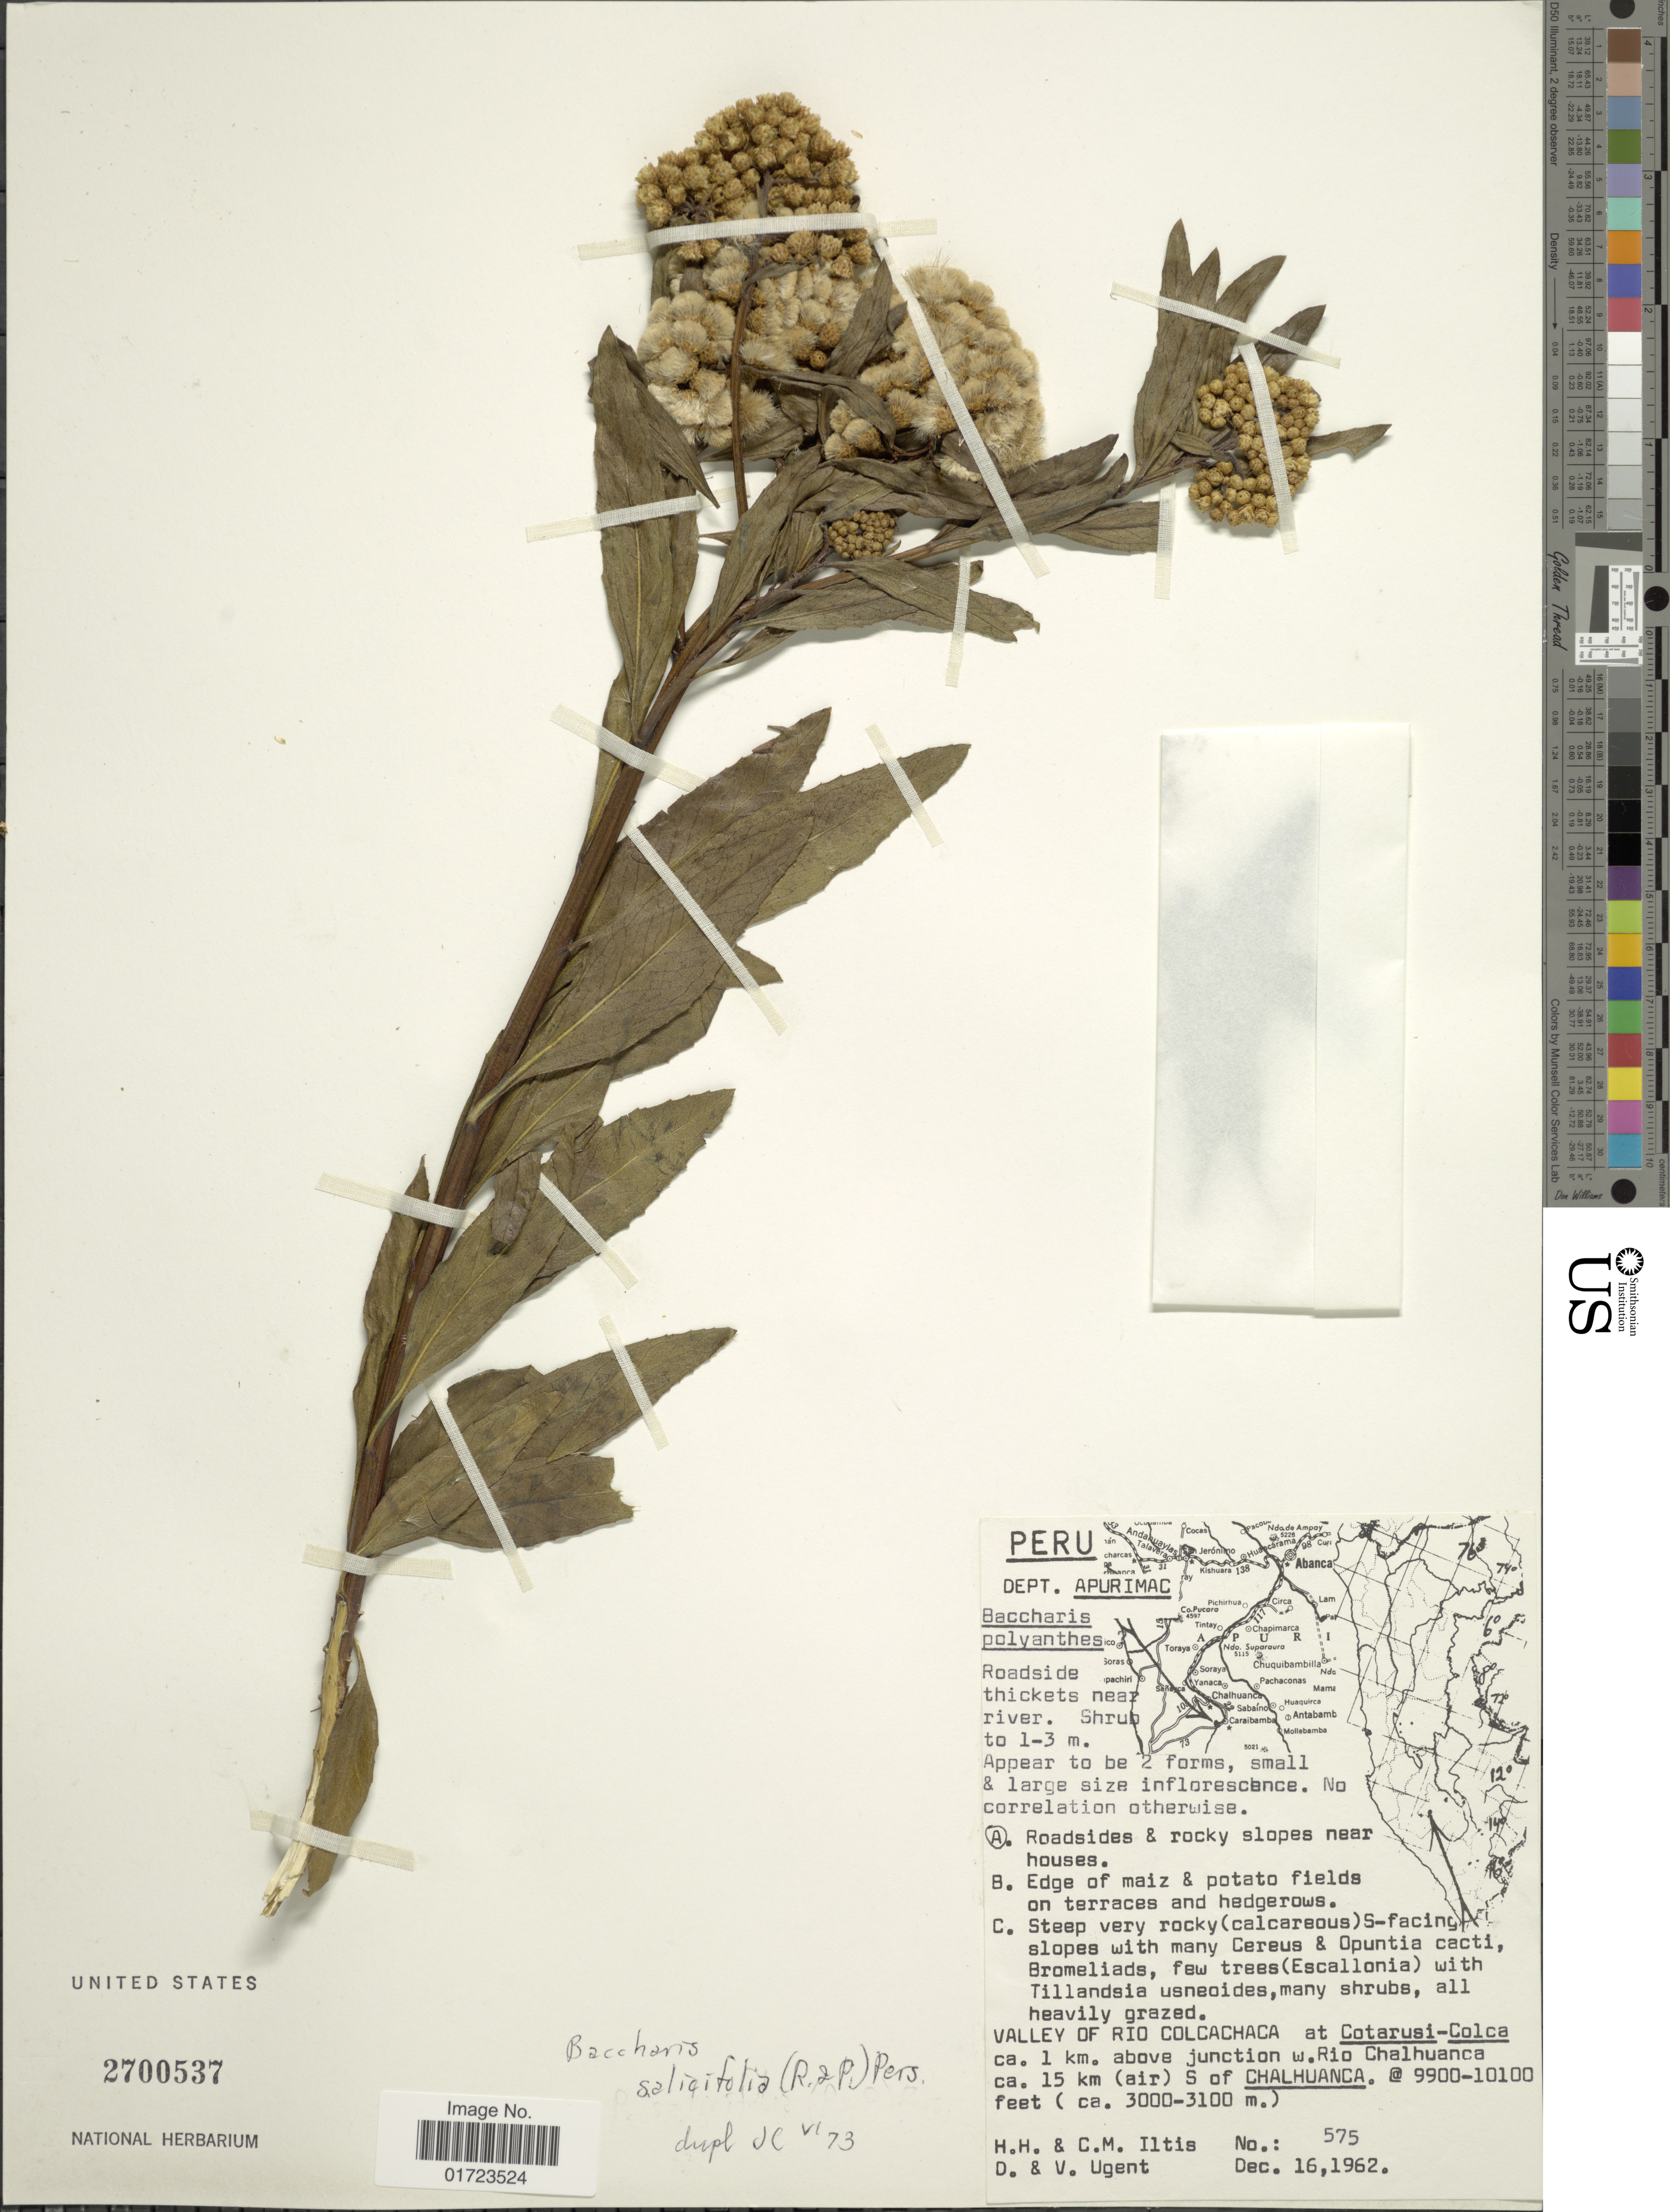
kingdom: Plantae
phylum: Tracheophyta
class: Magnoliopsida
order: Asterales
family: Asteraceae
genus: Baccharis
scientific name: Baccharis salicifolia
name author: (Ruiz & Pav.) Pers.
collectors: H. H. Iltis, C. M Iltis, D. Ugent & V. Ugent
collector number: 575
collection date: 1962-12-16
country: Peru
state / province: Apurímac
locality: Dept. Apurimac. Valley of Rio Colacacha at Cotarusi - Coilca ca. 1 km. above junction w. Rio Chalhuanca. ca. 15 km (air) S of Chalhuanca.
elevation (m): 3000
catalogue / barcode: US 2700537